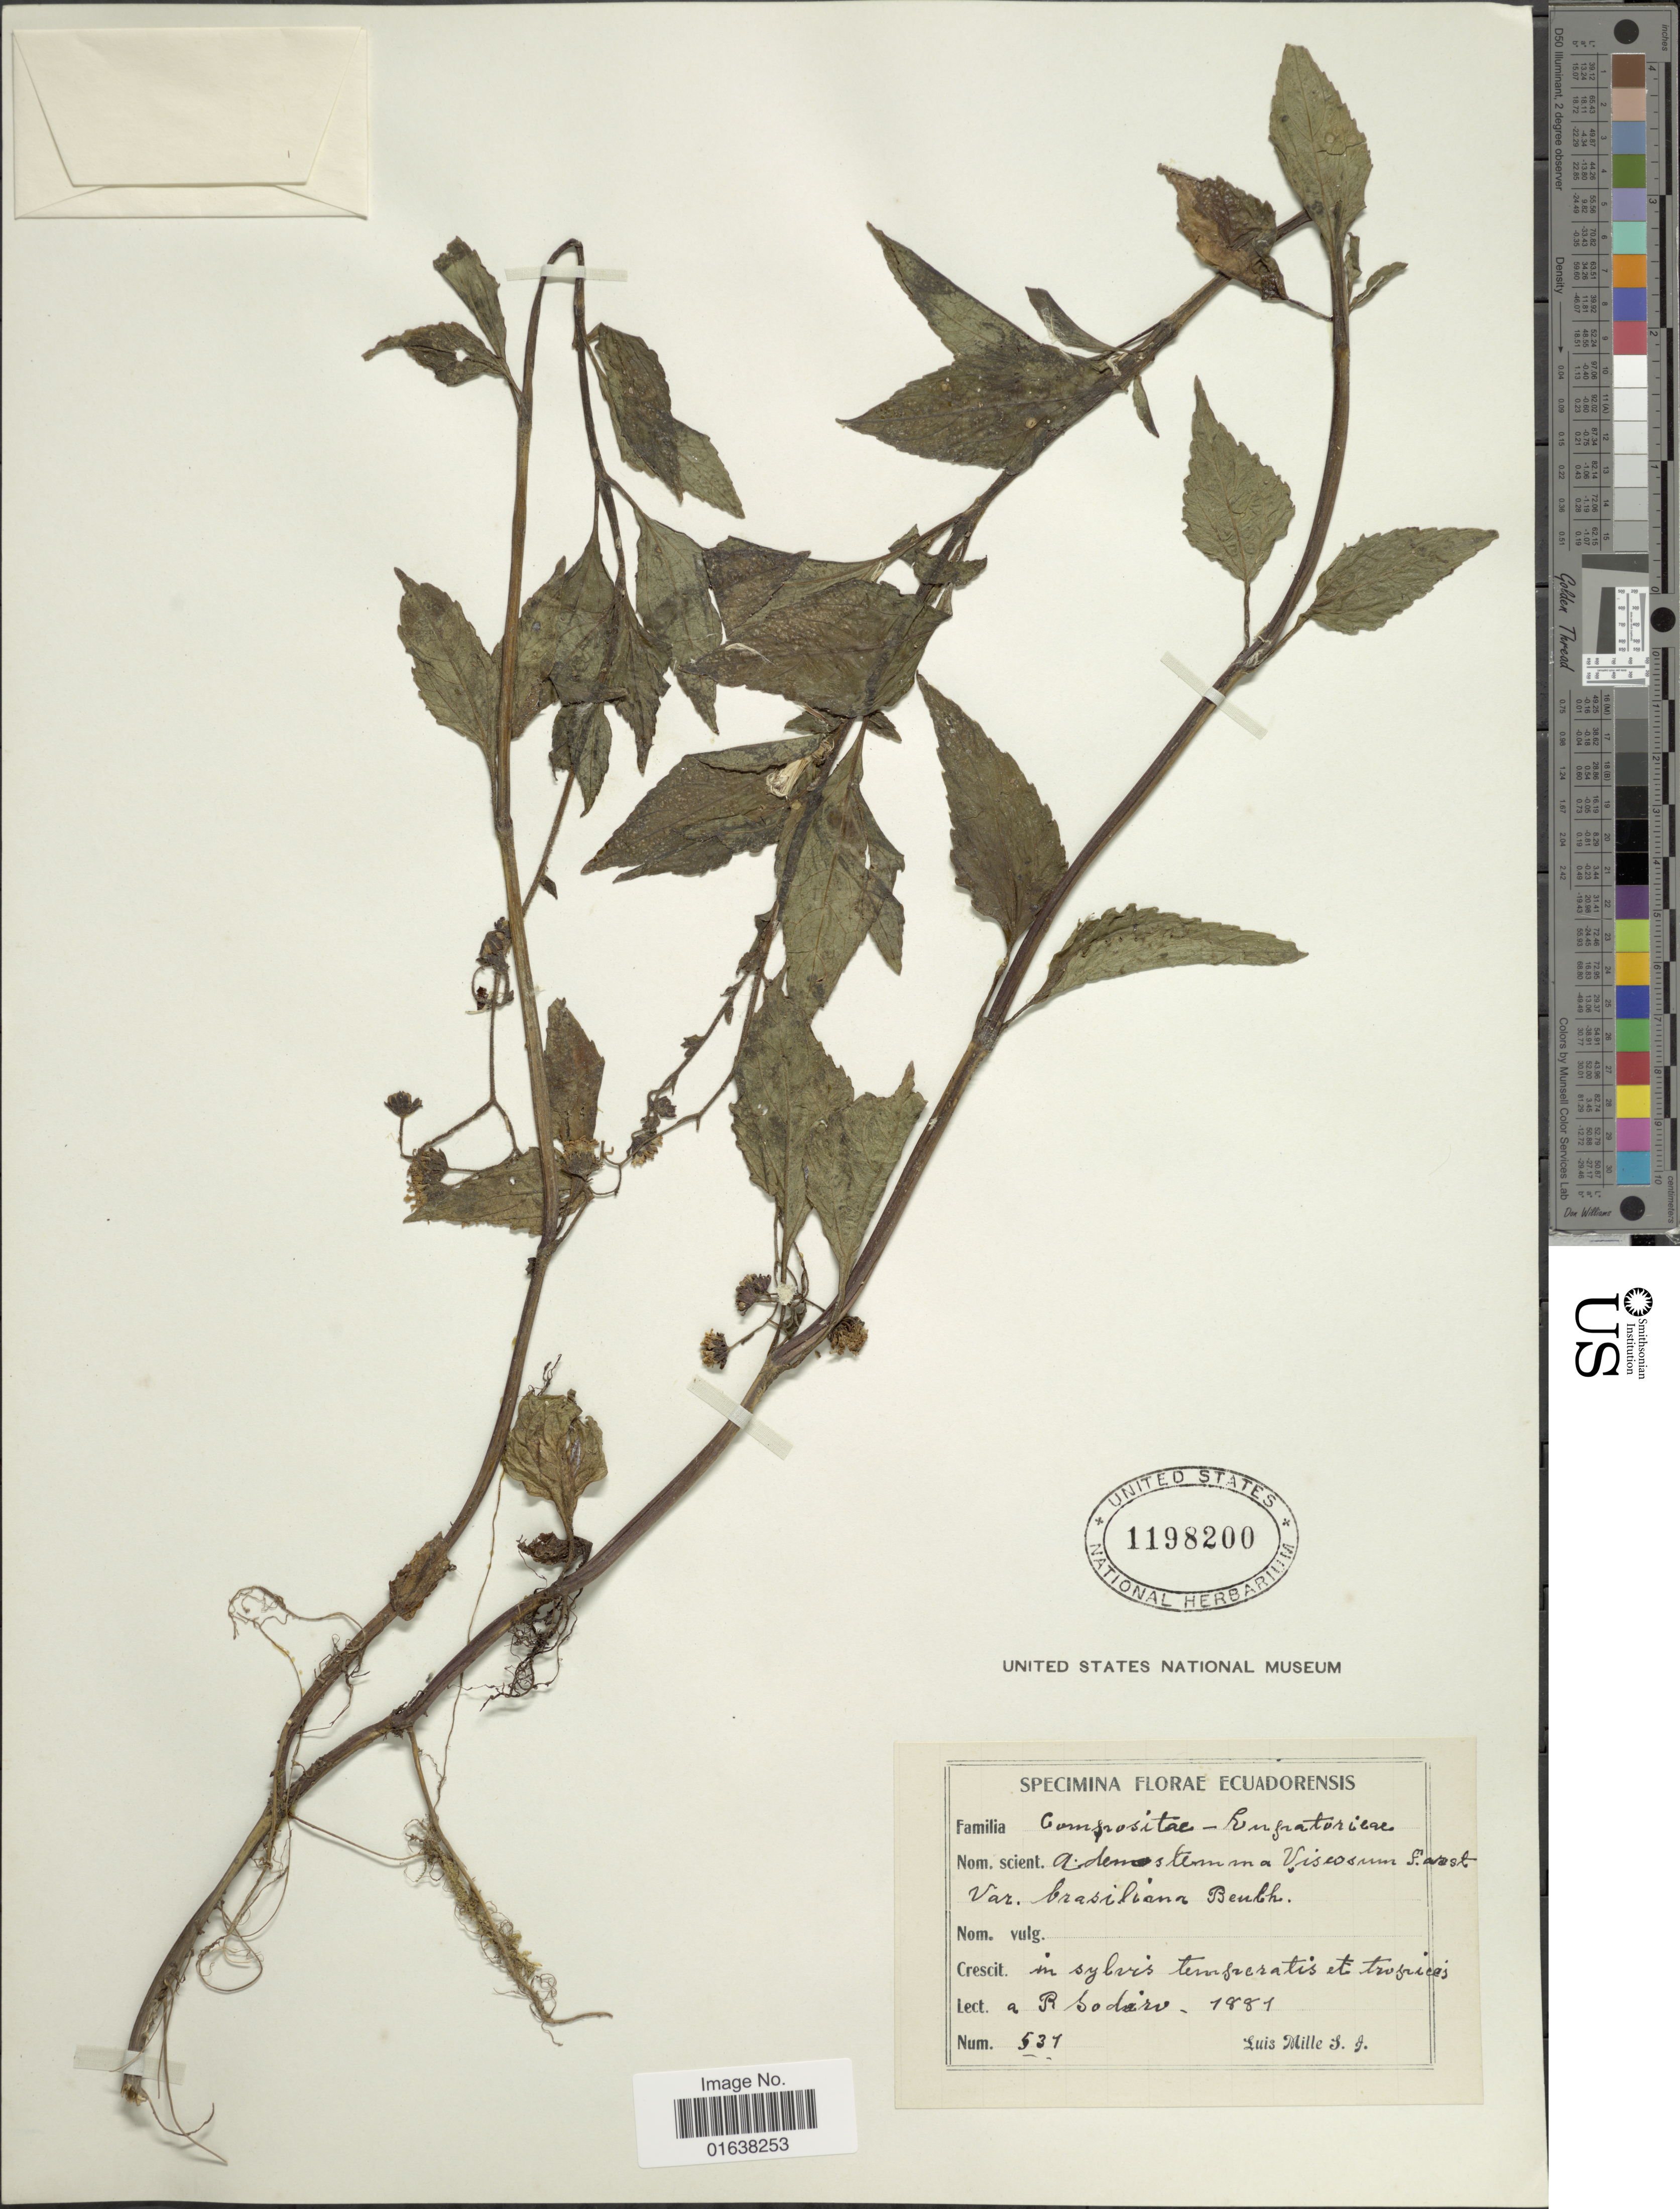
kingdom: Plantae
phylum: Tracheophyta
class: Magnoliopsida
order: Asterales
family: Asteraceae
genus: Adenostemma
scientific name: Adenostemma sp.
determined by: Dosil Hiriart, Florencia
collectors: L. Mille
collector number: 537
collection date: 1881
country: Ecuador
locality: In sylvis tenifreratis et trofricas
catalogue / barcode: US 1198200